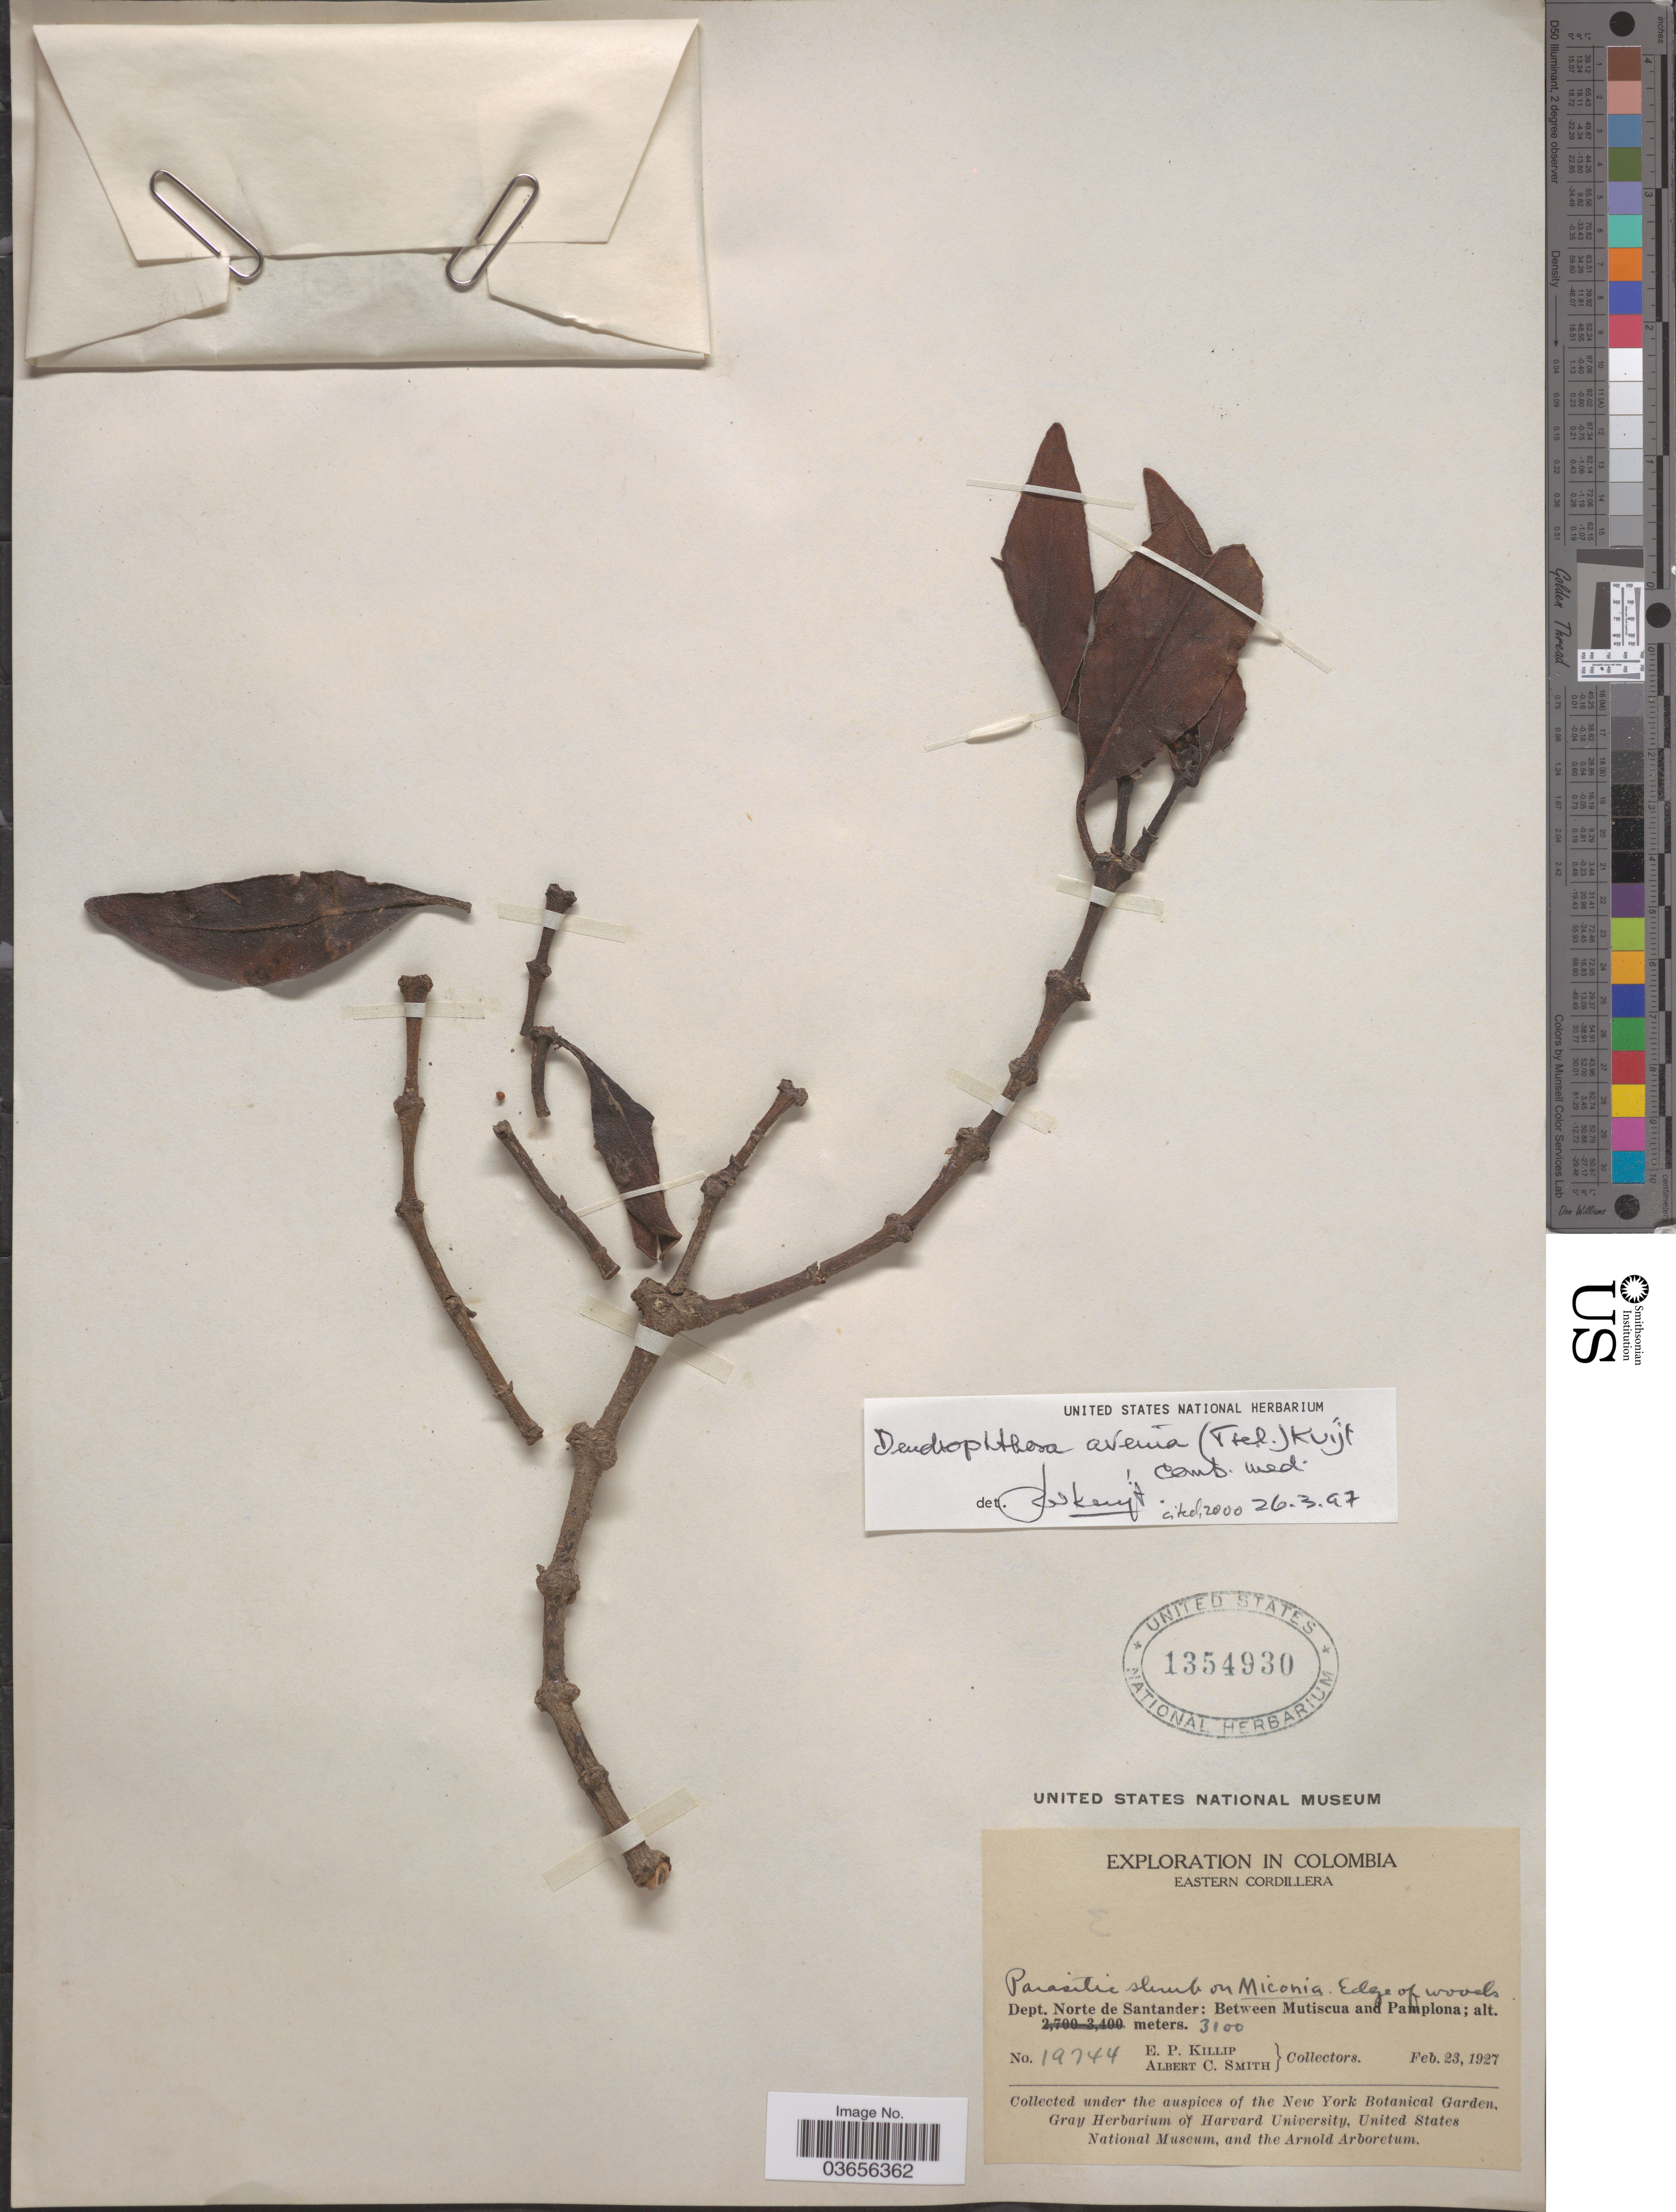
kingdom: Plantae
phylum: Tracheophyta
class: Magnoliopsida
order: Santalales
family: Viscaceae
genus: Dendrophthora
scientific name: Dendrophthora avenia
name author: (Trel.) Kuijt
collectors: E. P. Killip & A. C. Smith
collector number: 19744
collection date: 1927-02-23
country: Colombia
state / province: Norte de Santander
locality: Eastern Cordillera. Dept. Norte de Santander: Between Mutiscua and Pamplona.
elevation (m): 3100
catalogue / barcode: US 13542930